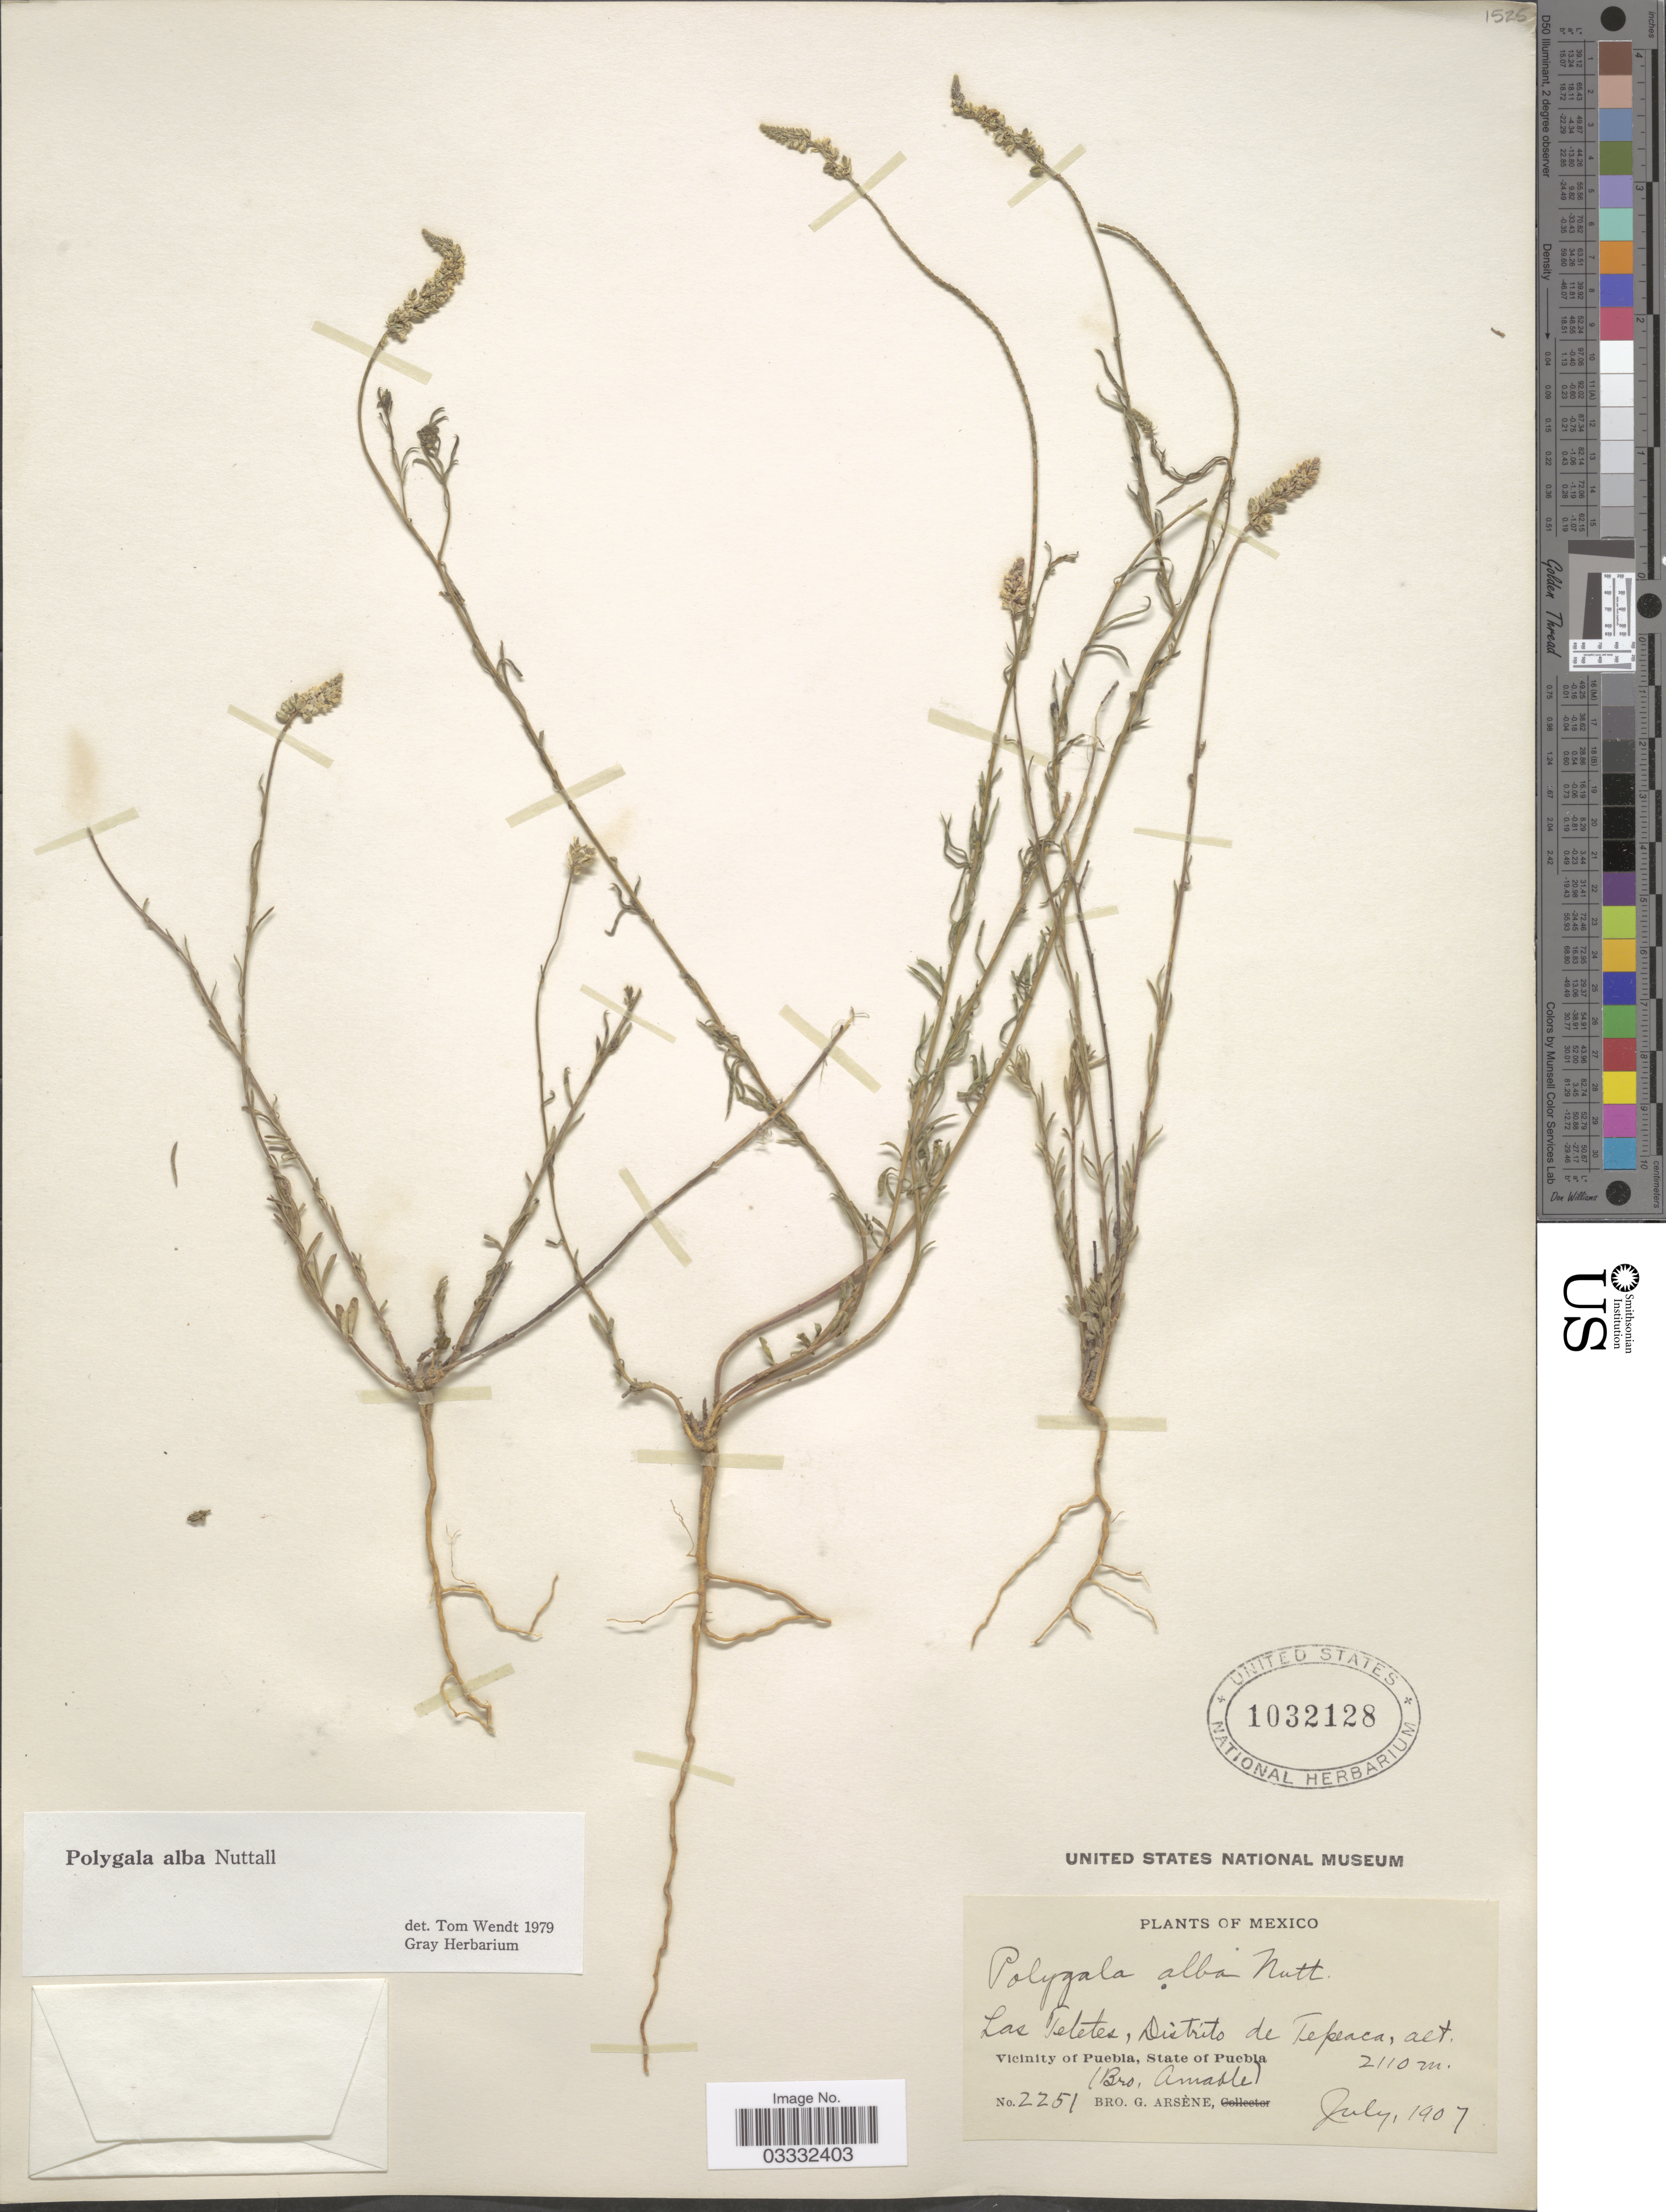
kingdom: Plantae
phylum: Tracheophyta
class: Magnoliopsida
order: Fabales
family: Polygalaceae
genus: Polygala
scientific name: Polygala alba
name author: Nutt.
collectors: Bro. G. Arsène & B. Amable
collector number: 2251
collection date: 1907-07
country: Mexico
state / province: México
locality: Las Tetetes, Distrito de Tepeaca. Vicinity of Puebla.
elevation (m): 2110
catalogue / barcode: US 1032128